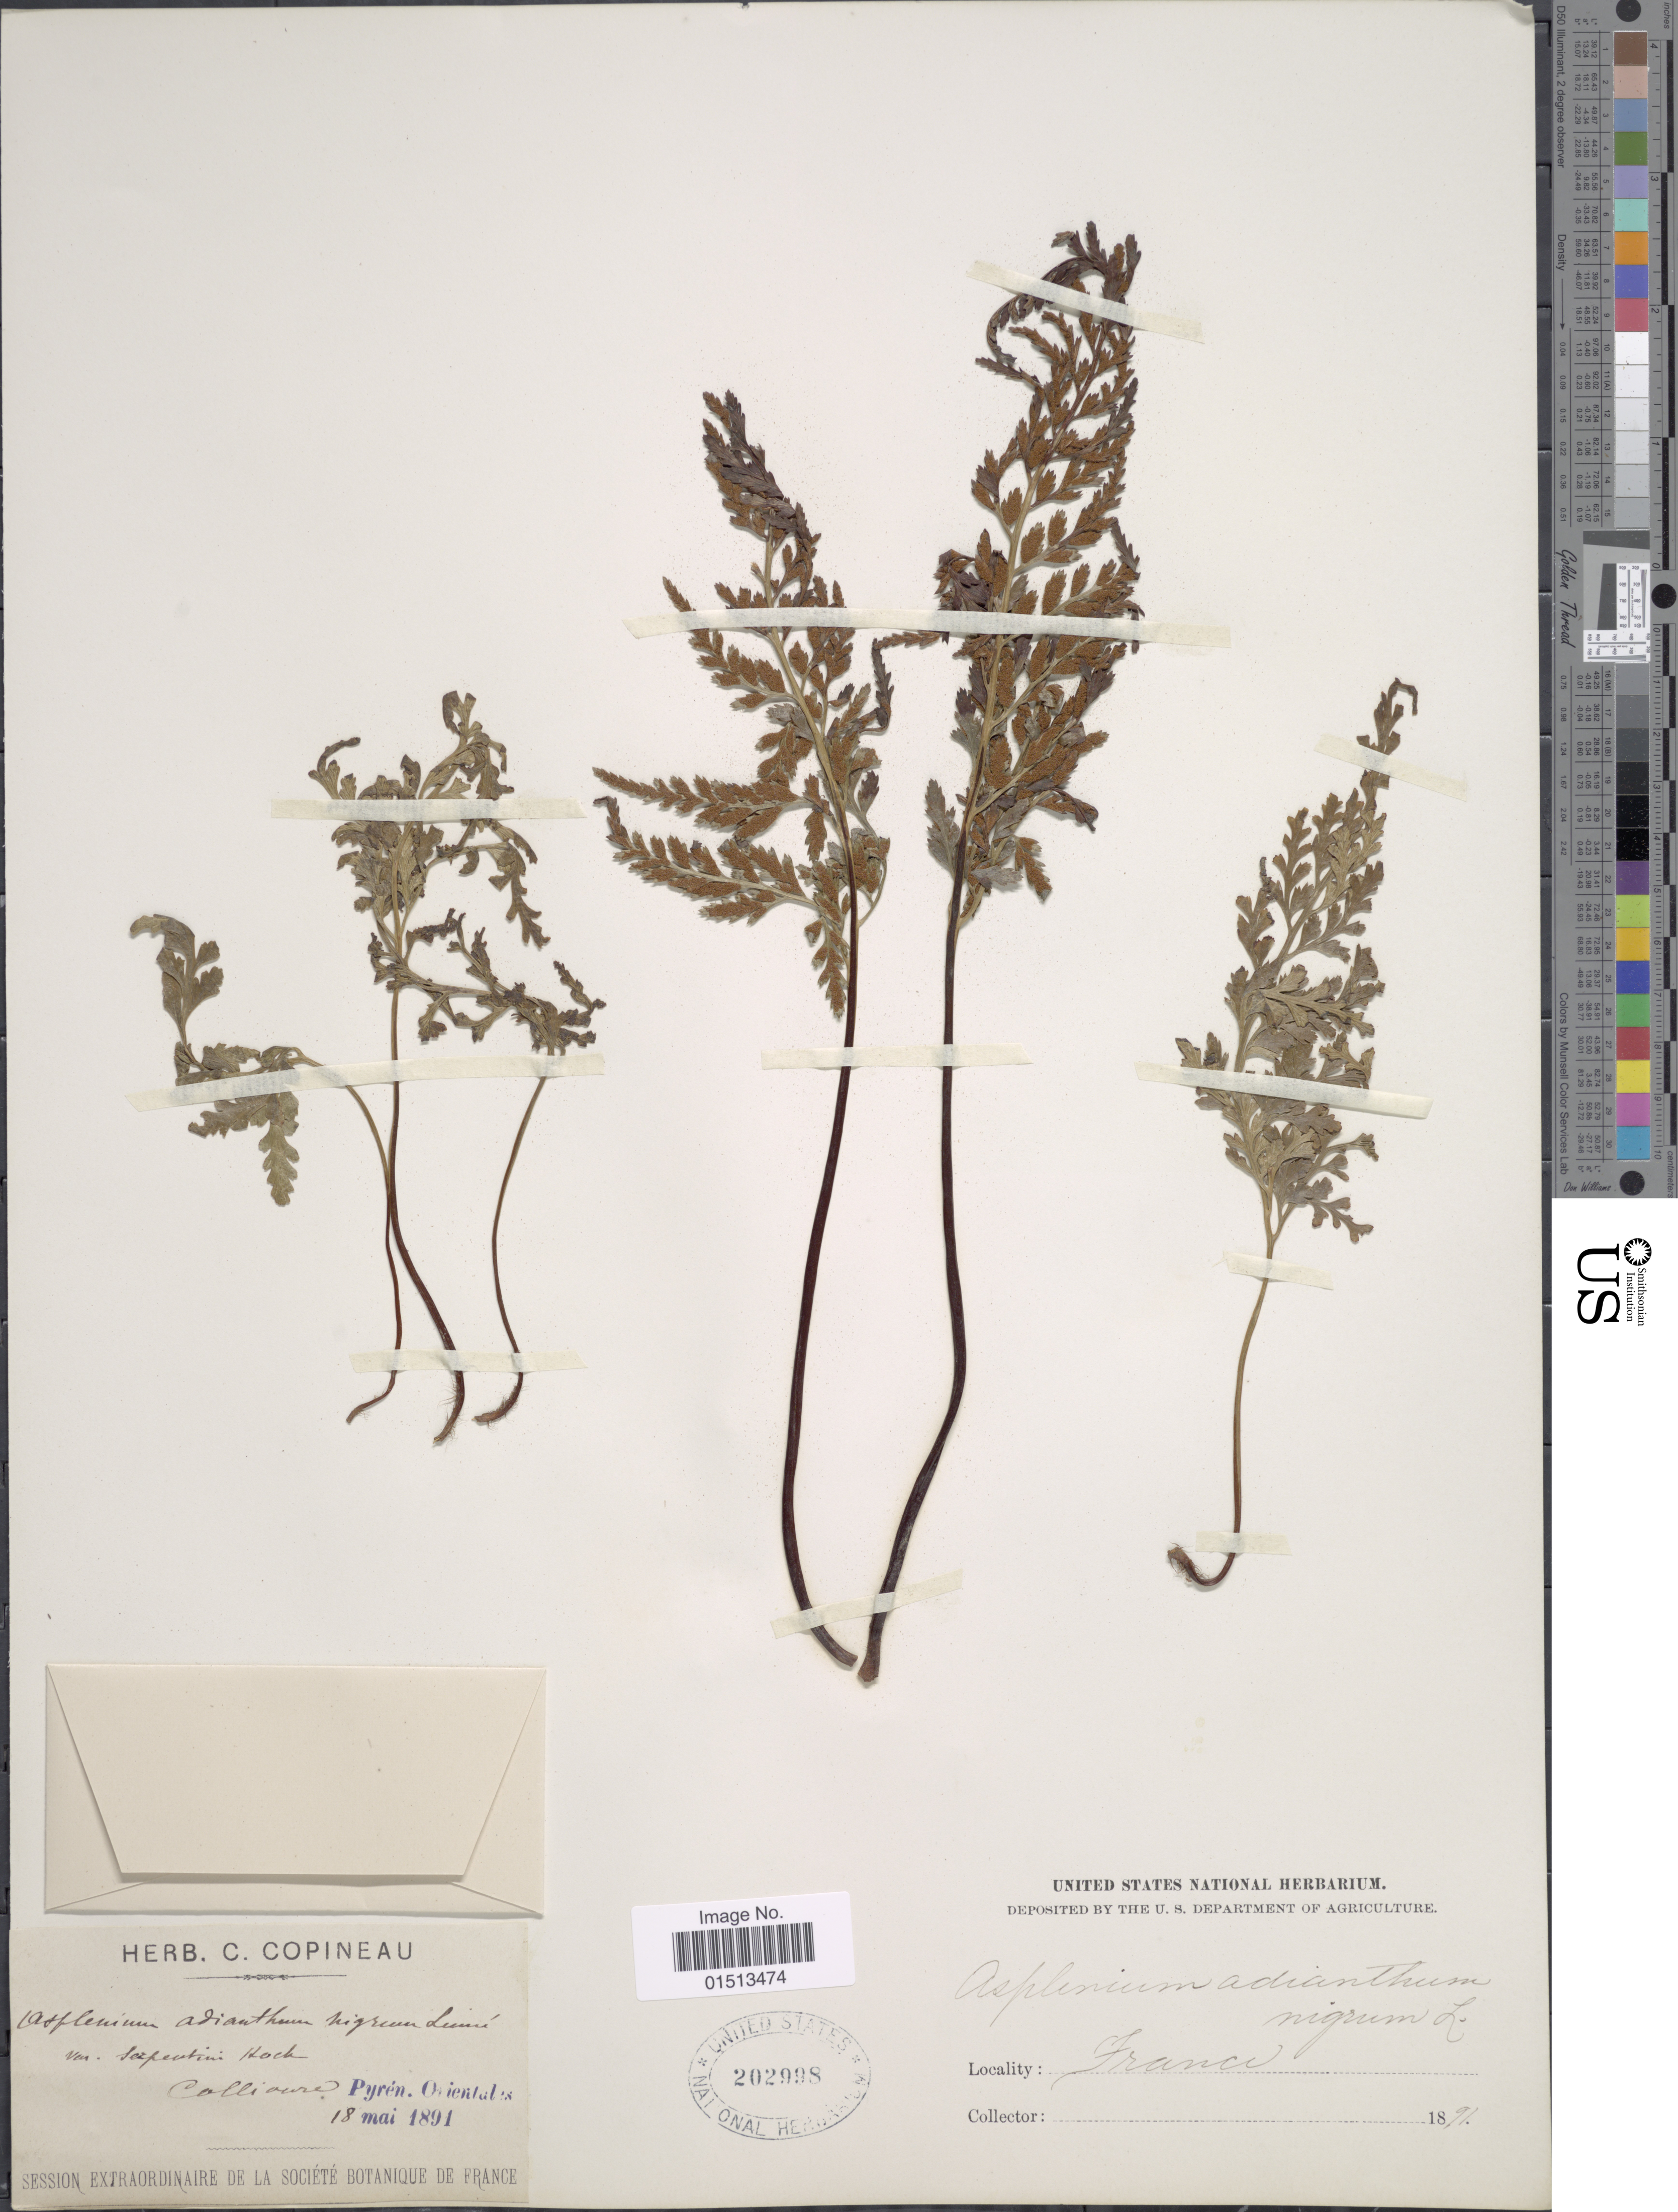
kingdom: Plantae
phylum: Tracheophyta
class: Polypodiopsida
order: Polypodiales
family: Aspleniaceae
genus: Asplenium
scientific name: Asplenium adiantum-nigrum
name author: L.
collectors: ex herb. C. Copineau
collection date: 1891-05-18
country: France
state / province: Occitanie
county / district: Pyrénées-Orientales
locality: Collioure, Pyren. Orientales [Pyrénées-Orientales]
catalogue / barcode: US 202998